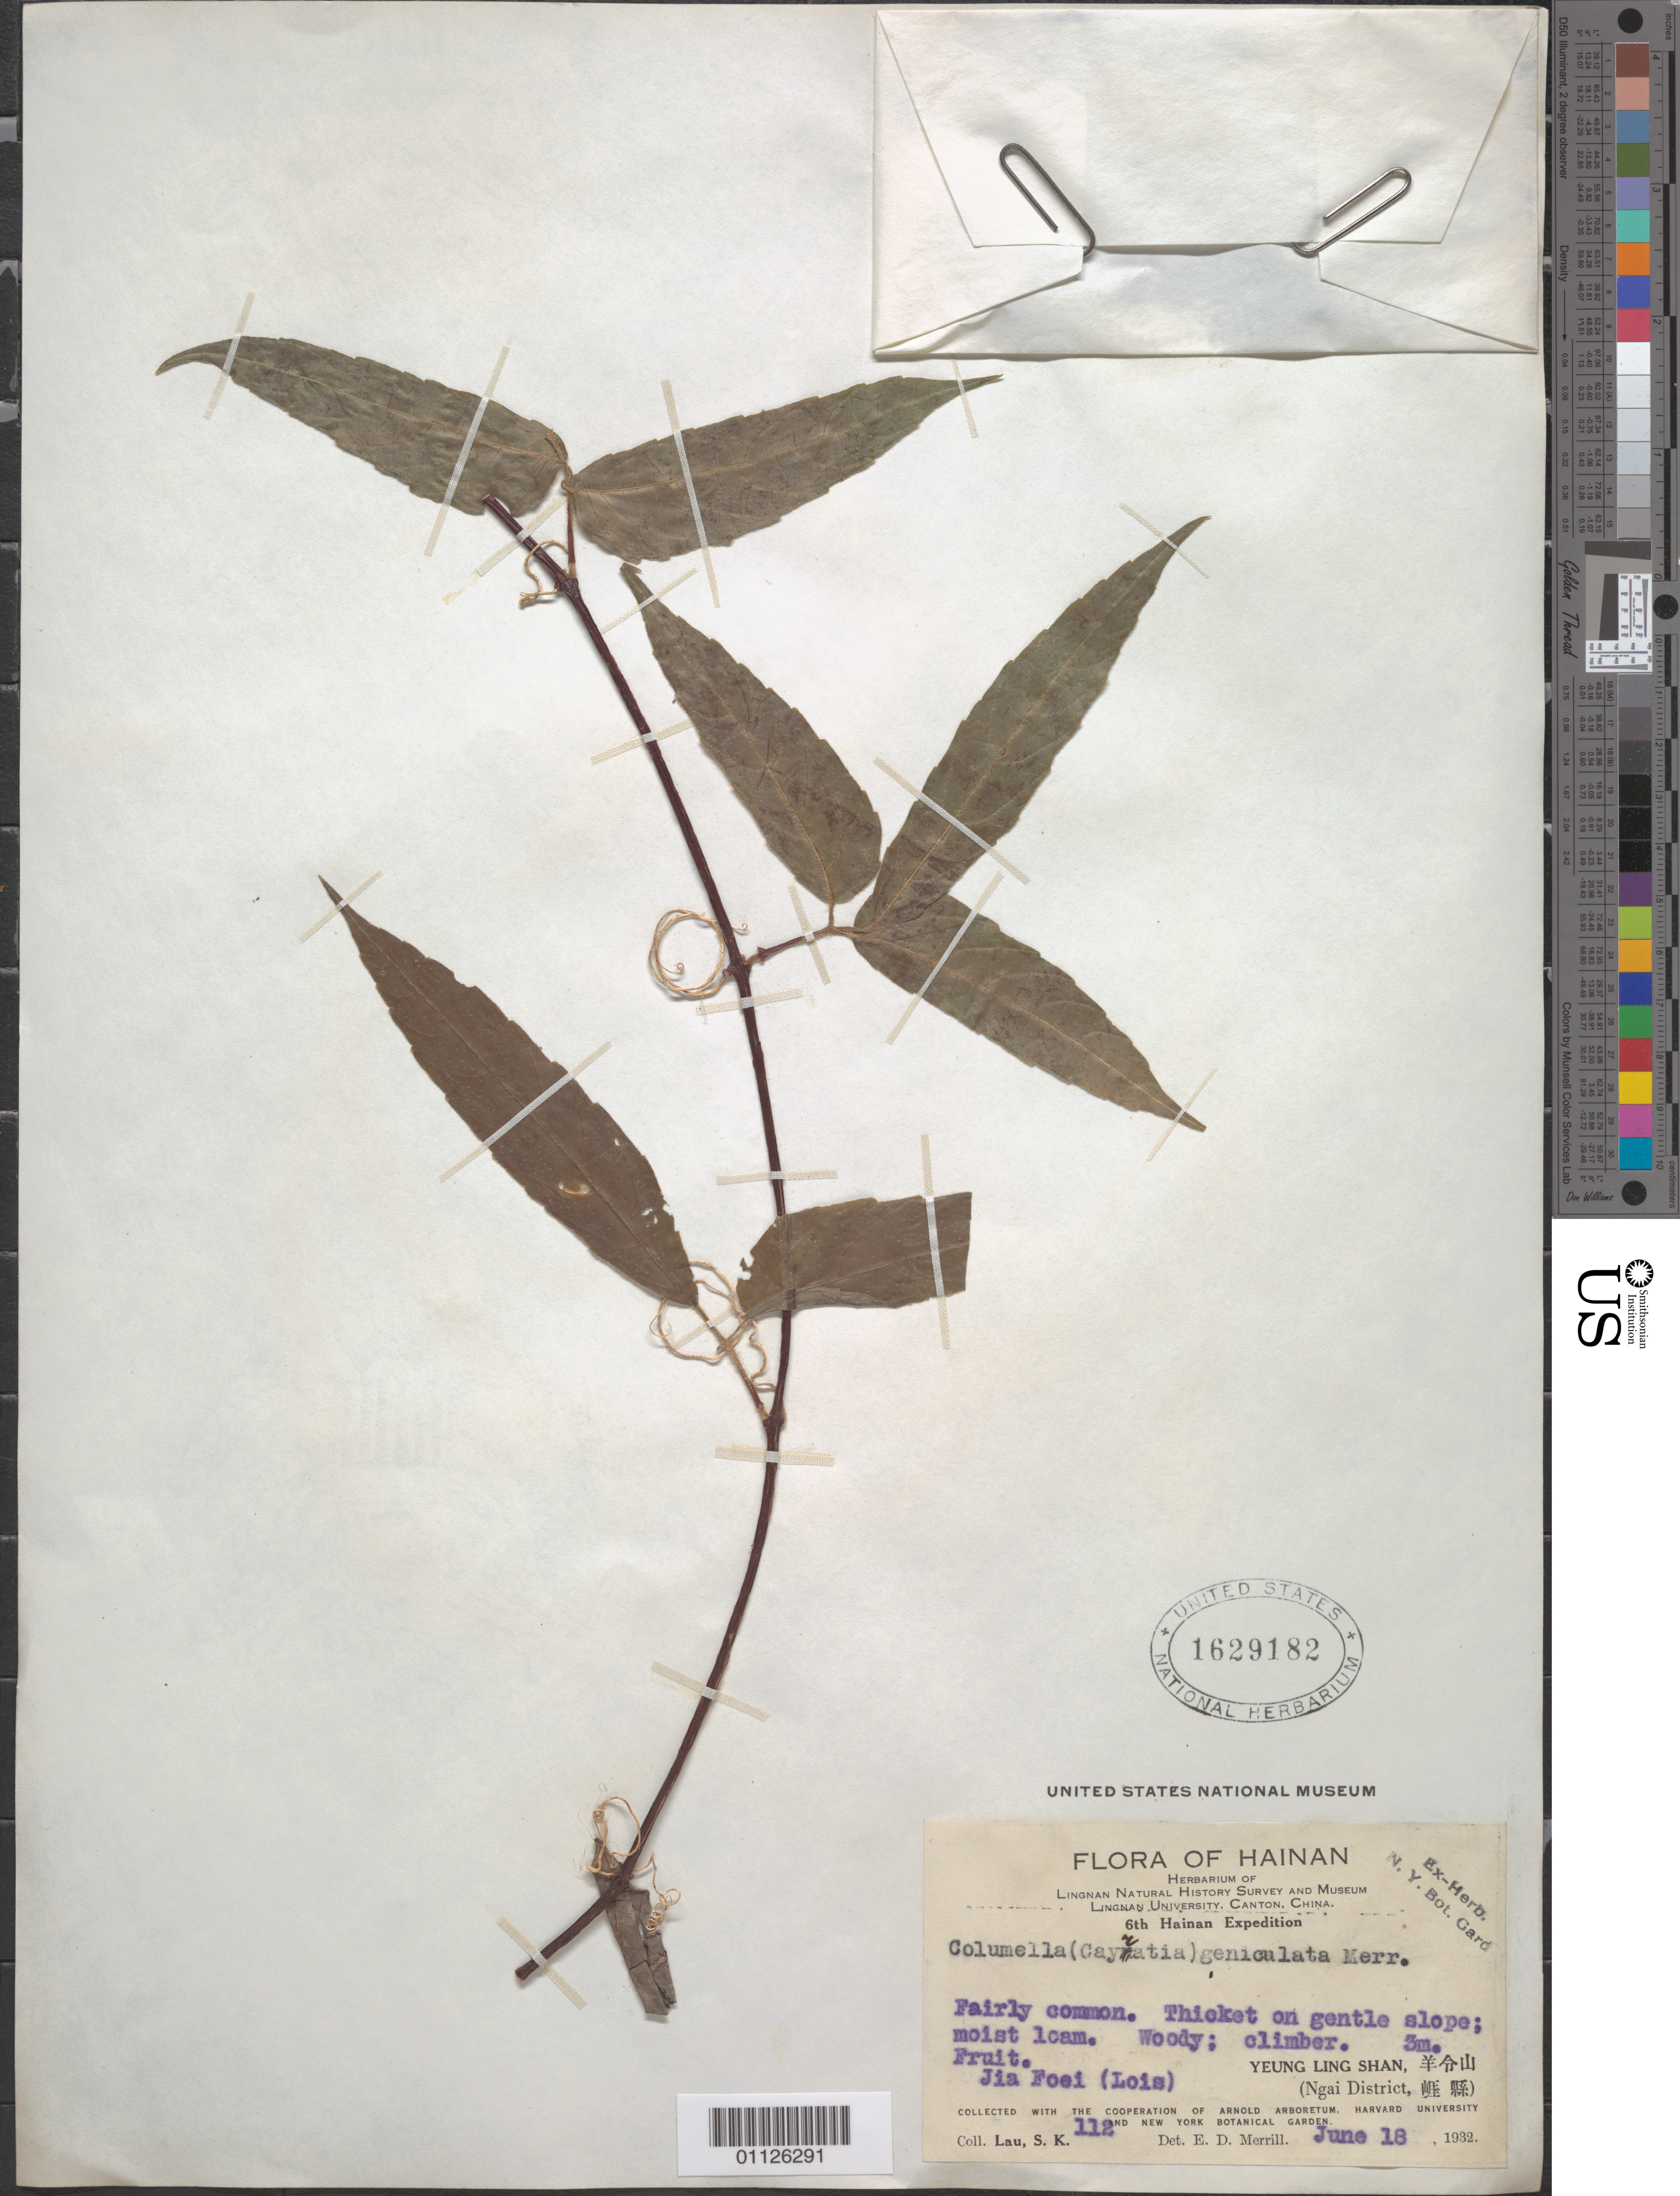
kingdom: Plantae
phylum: Tracheophyta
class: Magnoliopsida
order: Vitales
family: Vitaceae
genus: Cayratia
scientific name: Cayratia geniculata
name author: (Blume) Gagnep.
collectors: S. K. Lau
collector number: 112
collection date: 1932-06-18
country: China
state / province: Hainan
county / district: Ngai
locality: Yeung Ling Shan.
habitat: Fairly common. Thicket on gentle slope; moist loam. Woody; climber.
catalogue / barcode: US 1629182